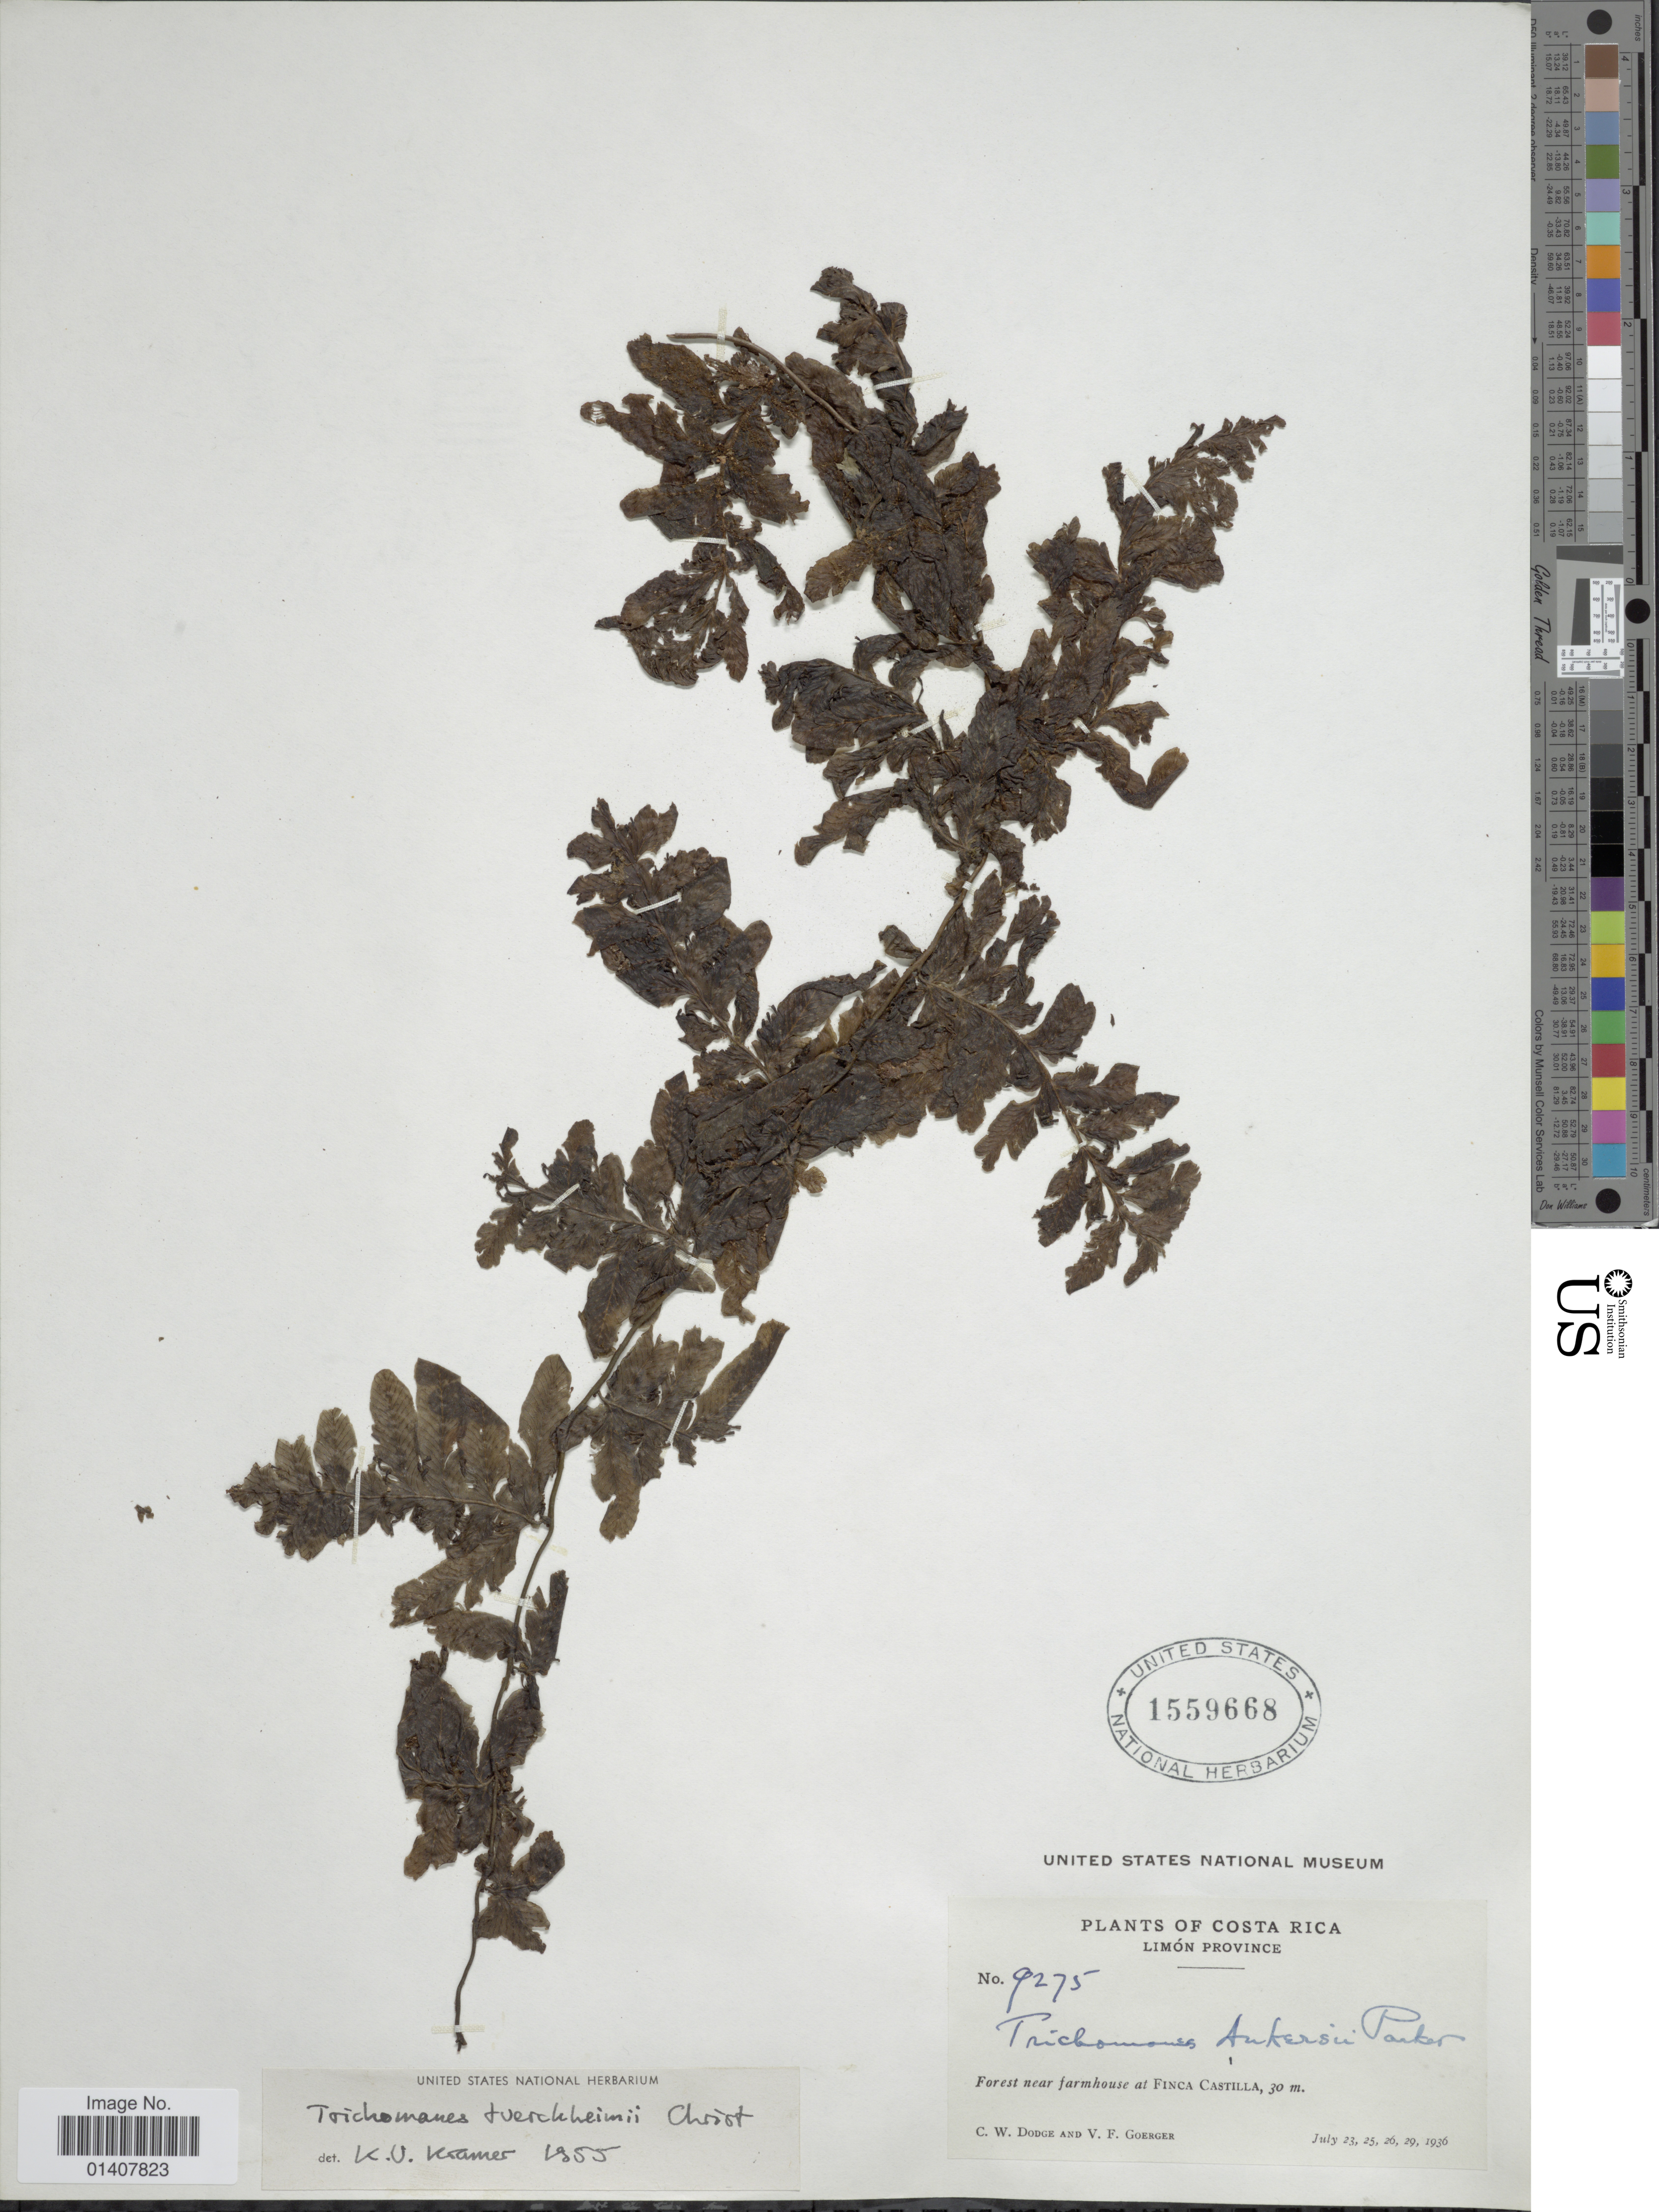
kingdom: Plantae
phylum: Tracheophyta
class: Polypodiopsida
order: Hymenophyllales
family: Hymenophyllaceae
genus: Trichomanes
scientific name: Trichomanes tuerckheimii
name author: Christ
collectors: C. Dodge & V. Goerger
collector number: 9275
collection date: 1936-07-23/1936-07-29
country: Costa Rica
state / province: Limón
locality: Costa Rica, Limon province, Forest near farmhouse near Farmhouse at Finca Castilla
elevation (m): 30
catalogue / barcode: US 1559668